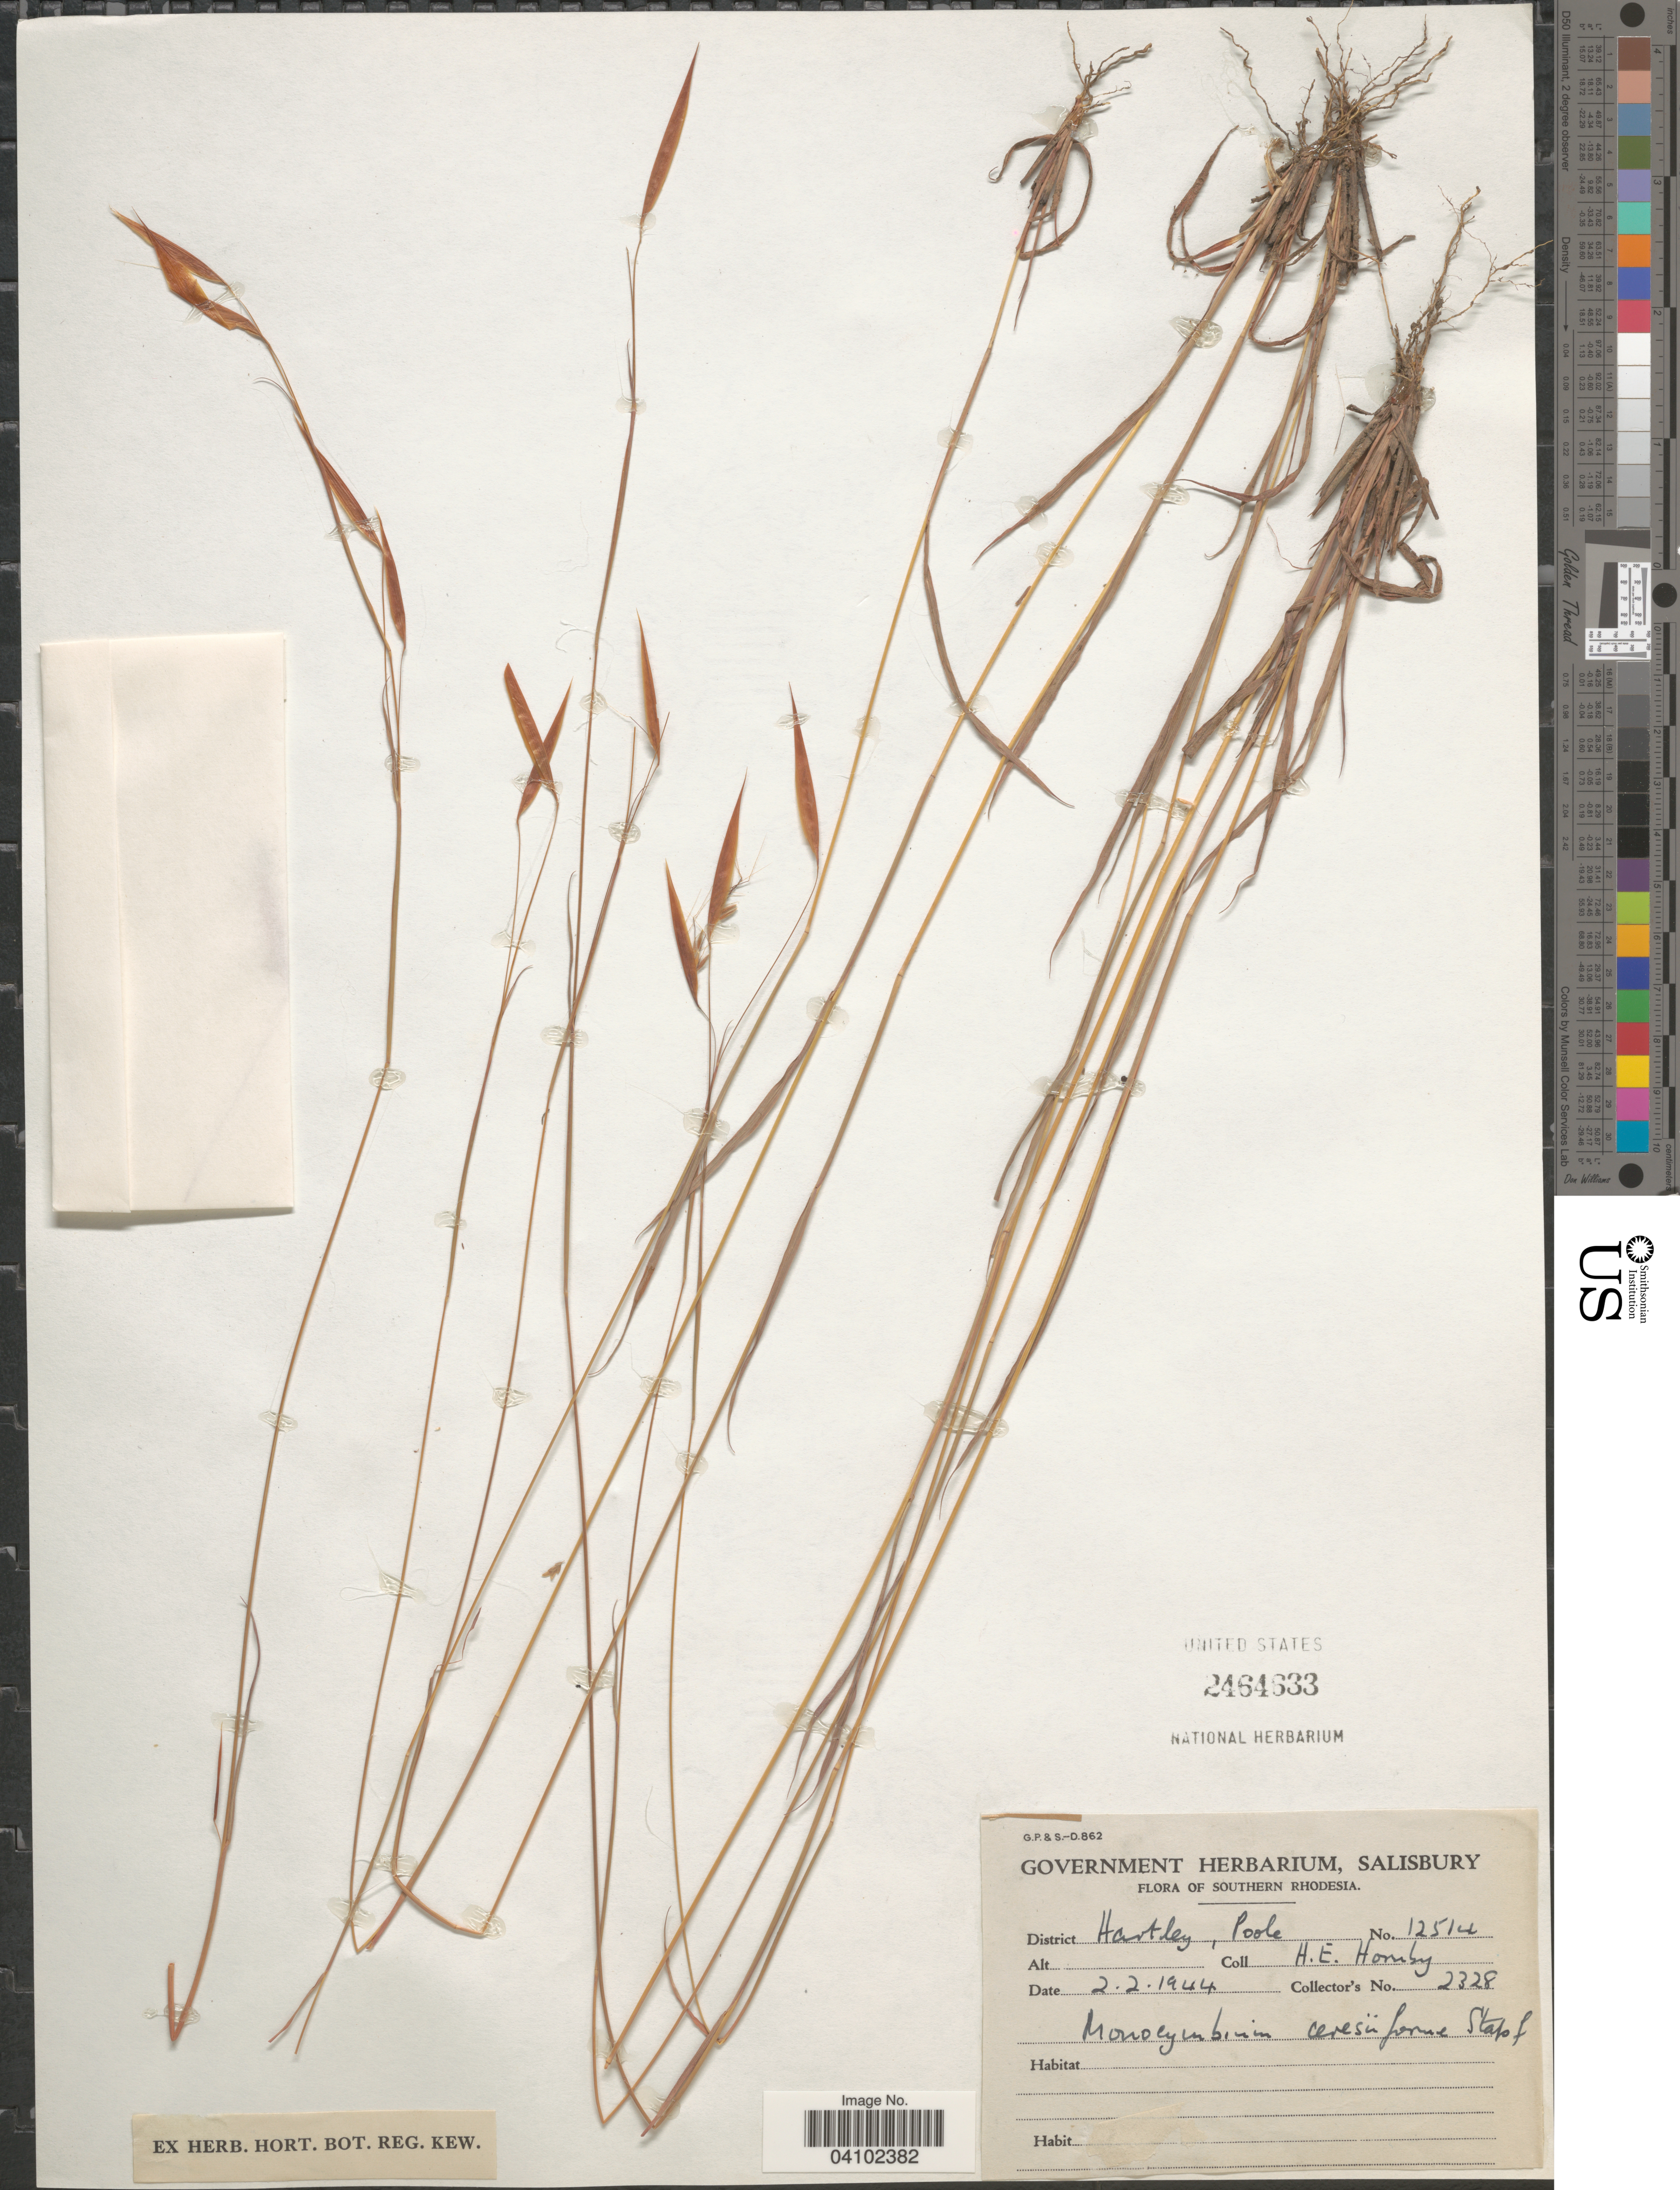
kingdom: Plantae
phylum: Tracheophyta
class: Liliopsida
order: Poales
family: Poaceae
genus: Monocymbium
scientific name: Monocymbium ceresiiforme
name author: (Nees) Stapf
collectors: H. Hornby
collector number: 12514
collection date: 1944-02-02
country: Zimbabwe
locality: Southern Rhodesia. District Hartley, Poole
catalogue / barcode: US 2464633